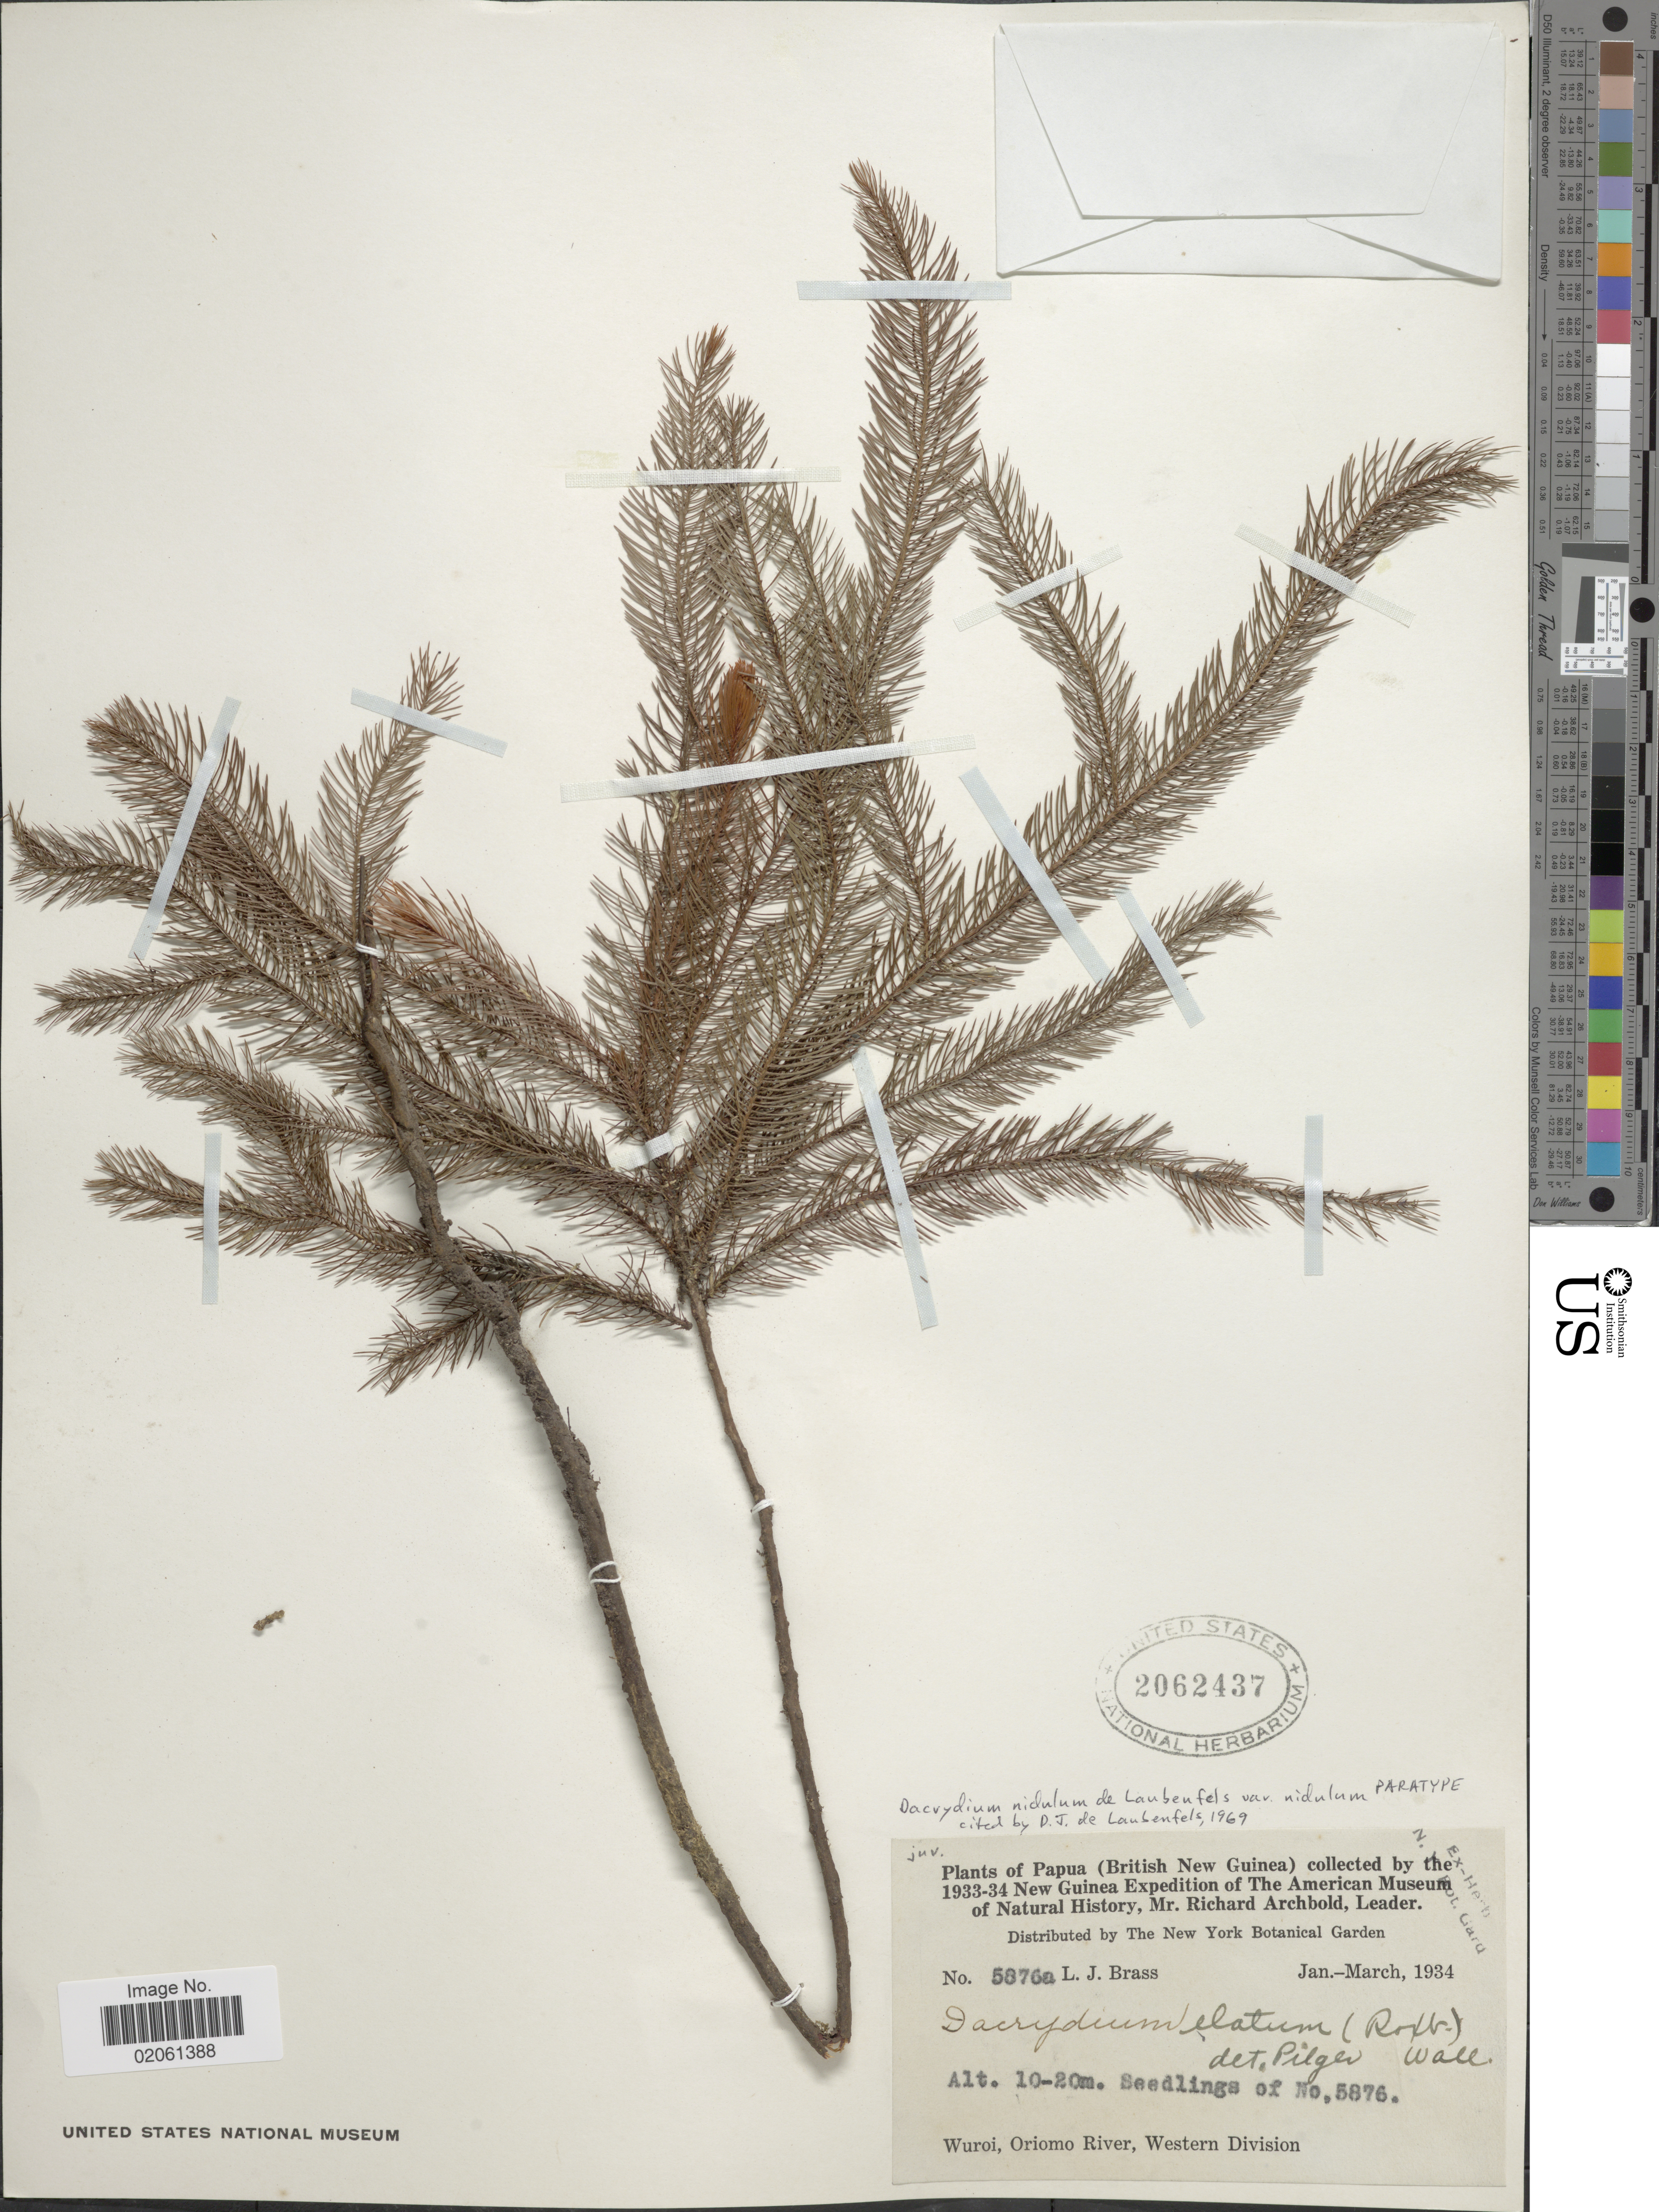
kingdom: Plantae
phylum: Tracheophyta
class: Pinopsida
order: Pinales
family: Podocarpaceae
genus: Dacrydium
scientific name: Dacrydium nidulum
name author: de Laub.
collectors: L. J. Brass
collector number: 5876a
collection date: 1934-01/1934-03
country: Papua New Guinea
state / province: Manus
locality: Papua (British New Guinea). Wuroi, Oriomo River, Western Division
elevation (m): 10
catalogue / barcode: US 2062437